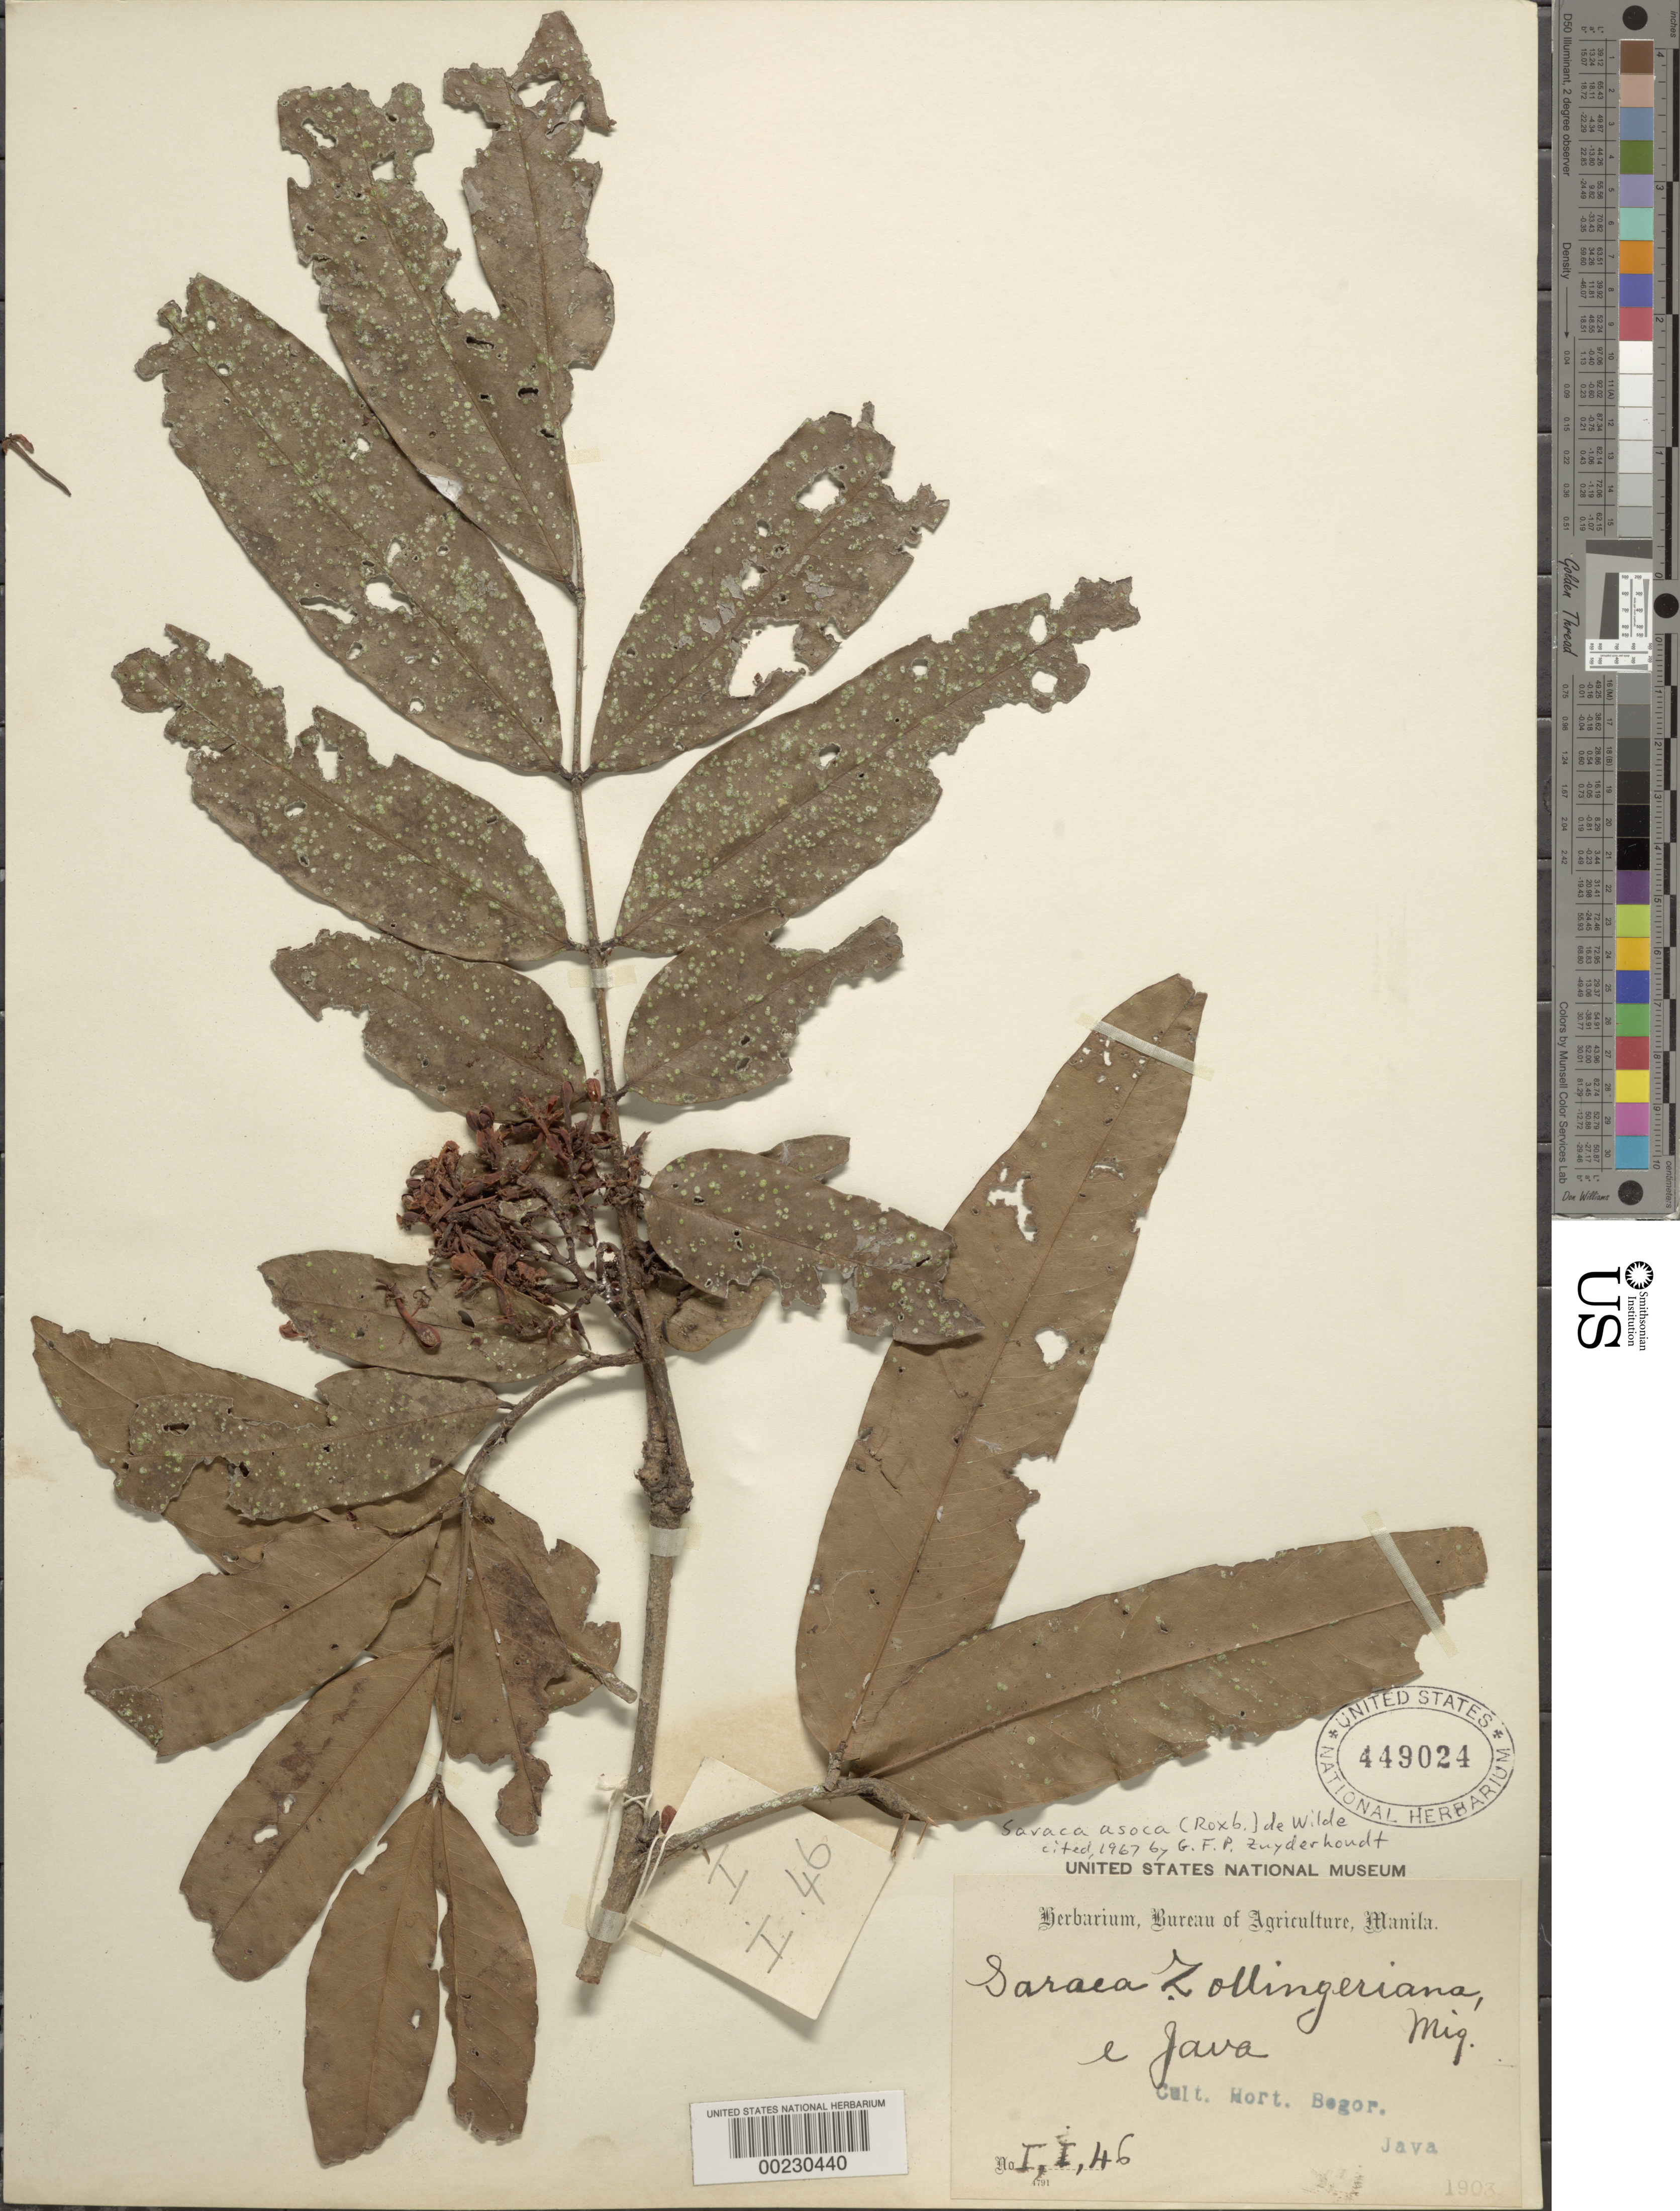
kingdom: Plantae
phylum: Tracheophyta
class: Magnoliopsida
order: Fabales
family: Fabaceae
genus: Saraca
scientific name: Saraca asoca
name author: (Roxb.) Willd.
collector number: I,i,46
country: Indonesia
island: Java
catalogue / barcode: US 449024